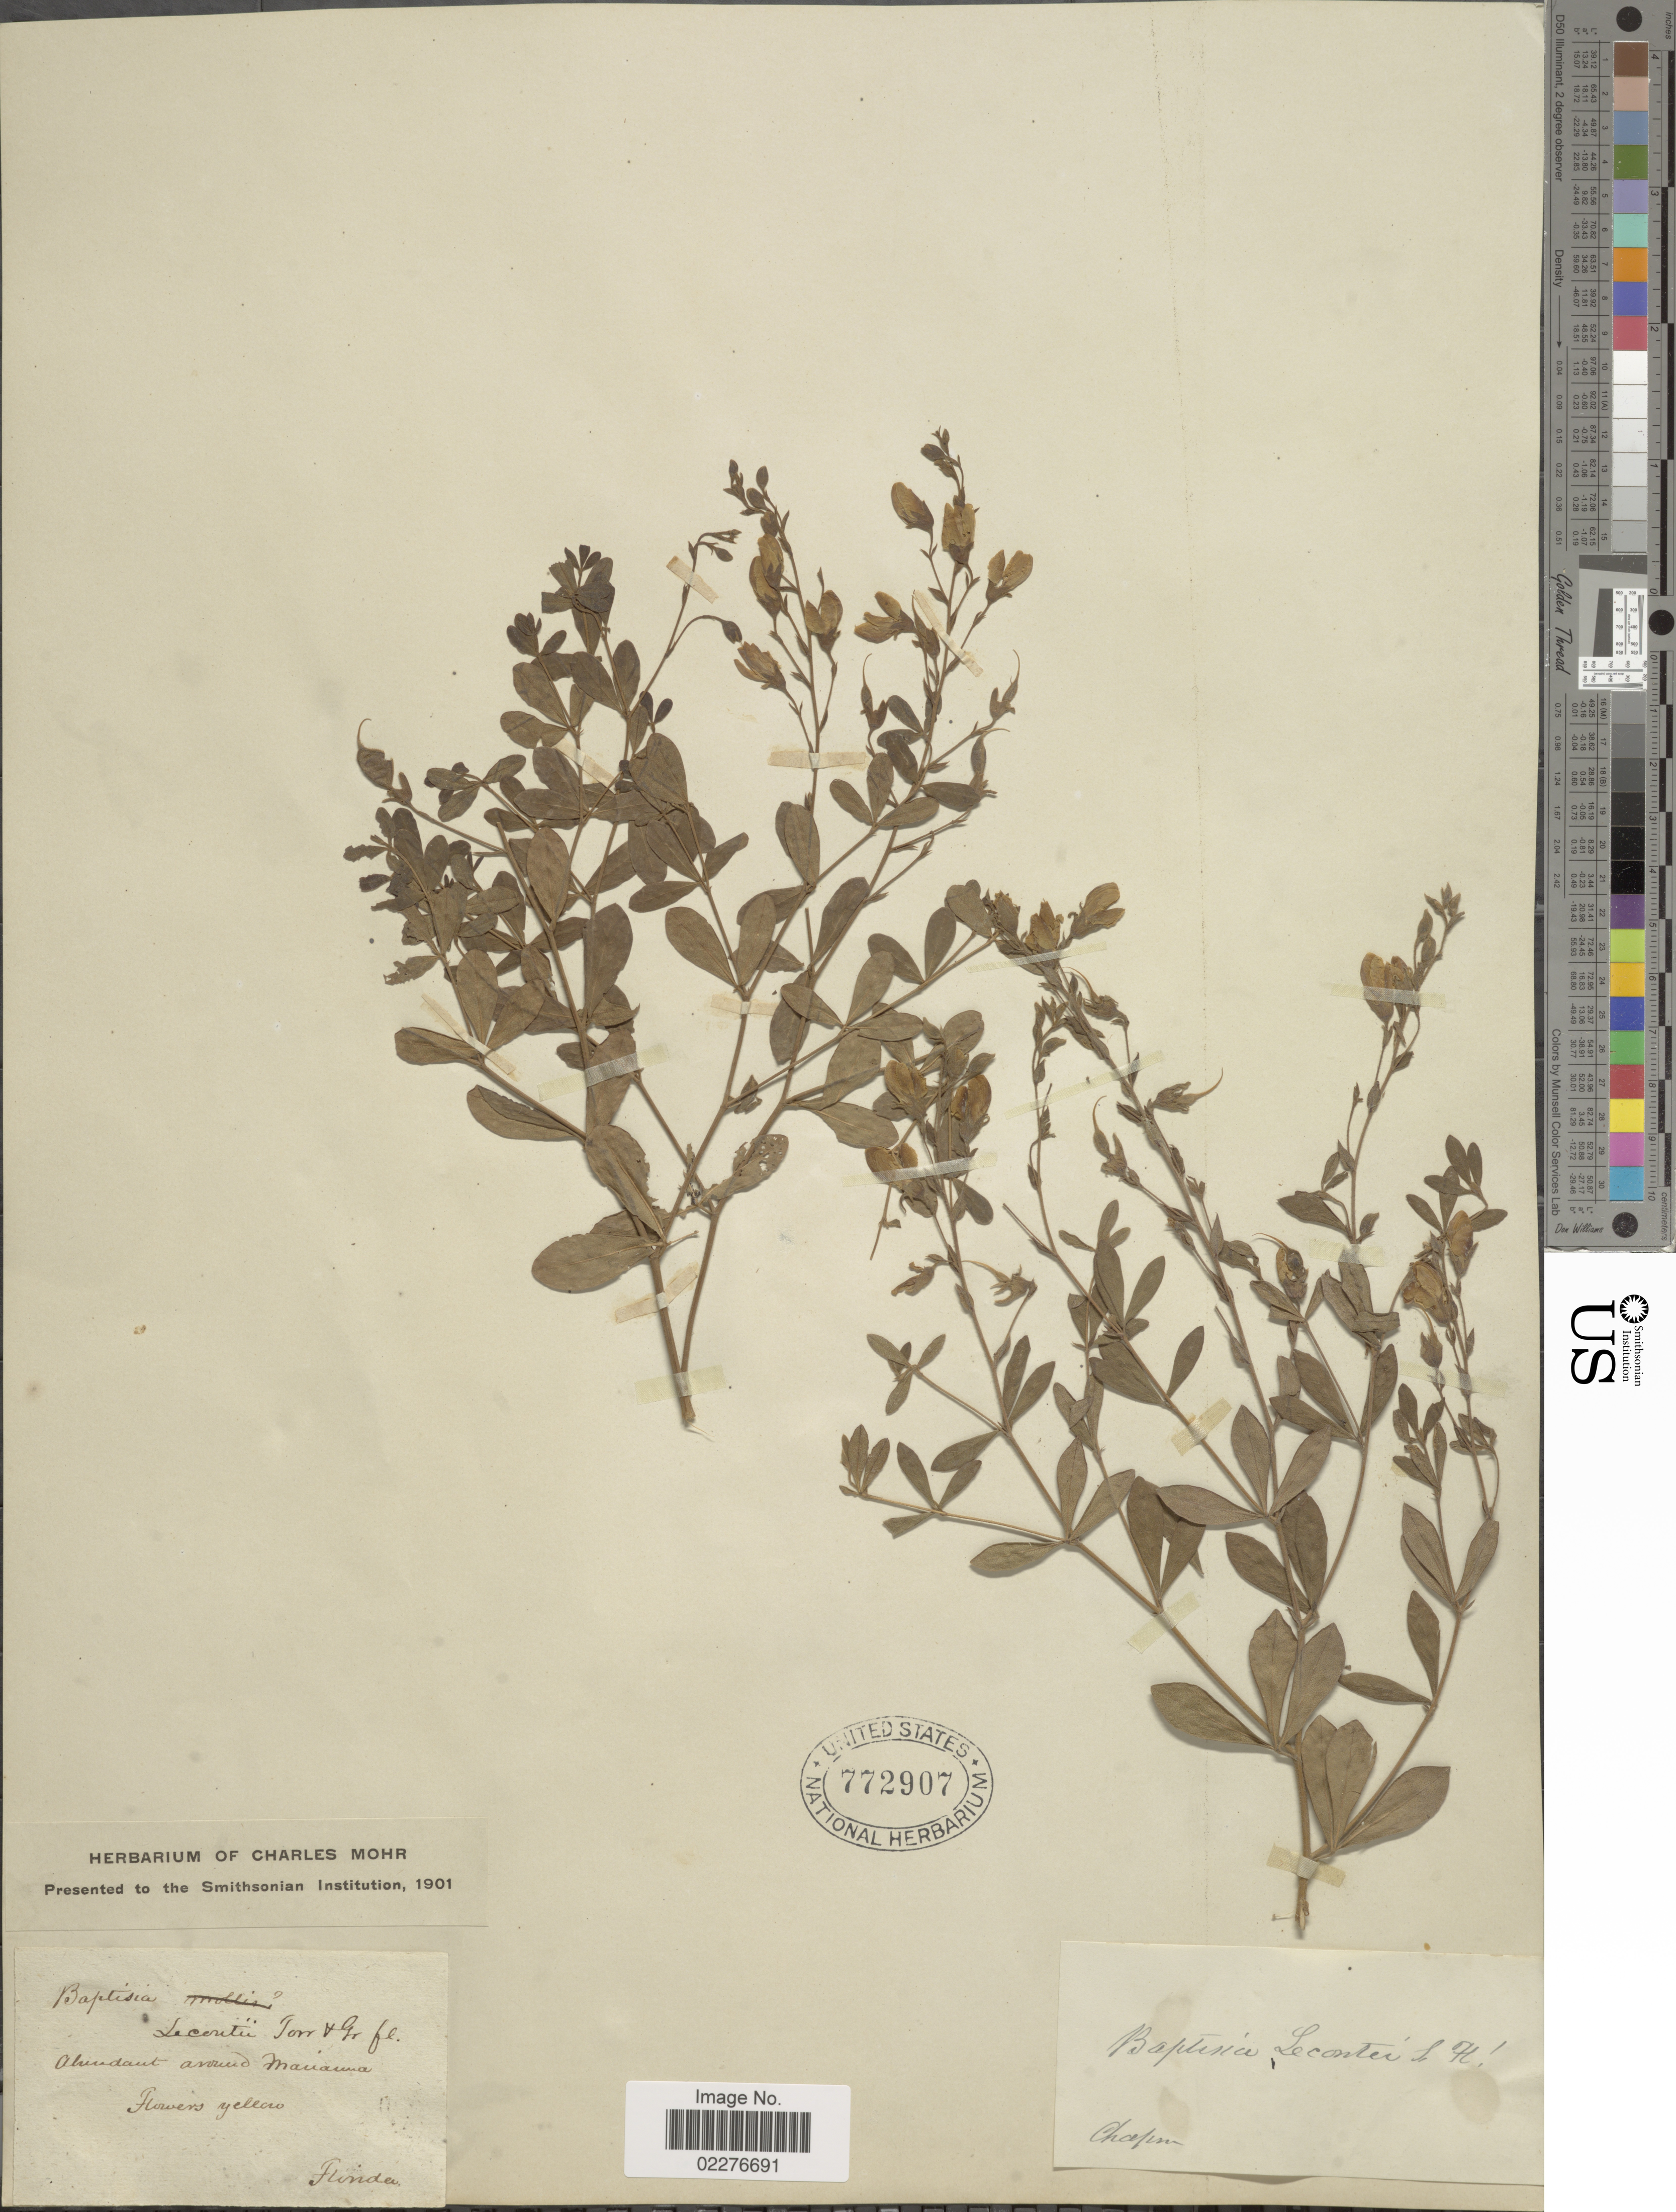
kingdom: Plantae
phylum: Tracheophyta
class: Magnoliopsida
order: Fabales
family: Fabaceae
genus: Baptisia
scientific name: Baptisia lecontei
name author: Torr. & A. Gray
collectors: A. Chapman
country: United States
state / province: Florida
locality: Abundant around Marianna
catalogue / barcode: US 772907